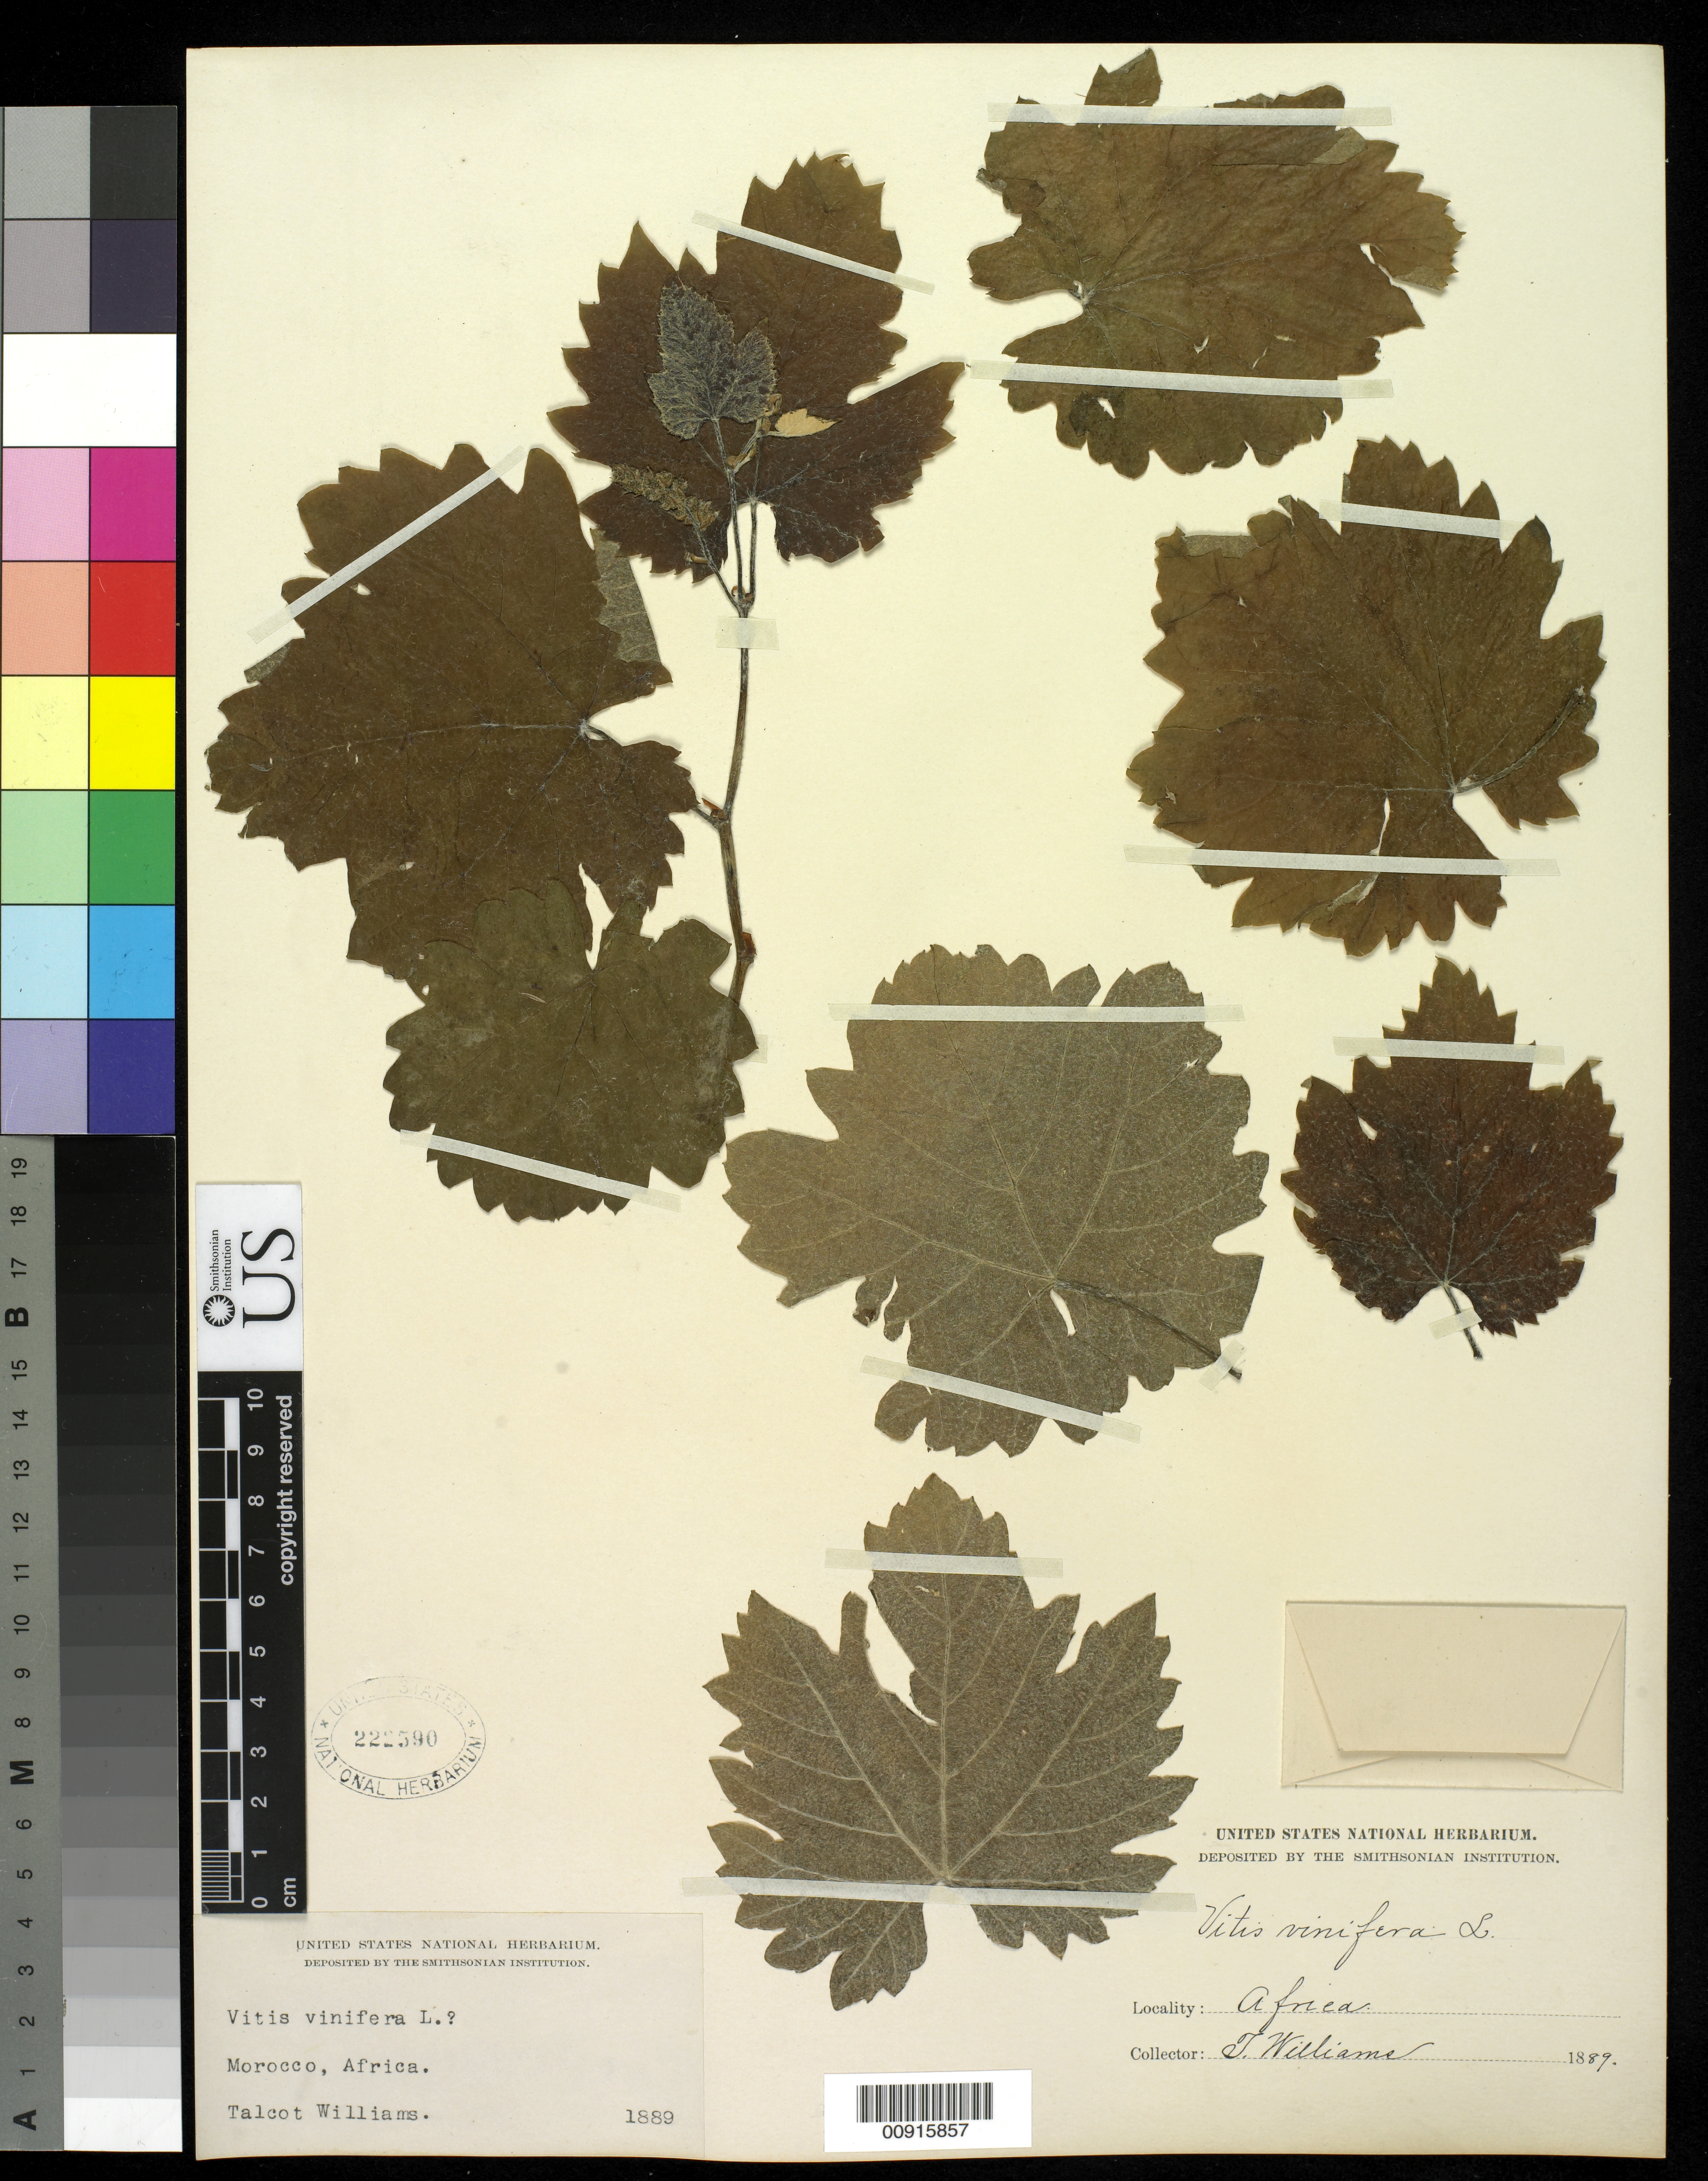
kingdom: Plantae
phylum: Tracheophyta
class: Magnoliopsida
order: Vitales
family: Vitaceae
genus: Vitis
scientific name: Vitis vinifera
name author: L.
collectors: T. A. Williams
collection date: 1889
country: Morocco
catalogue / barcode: US 222590